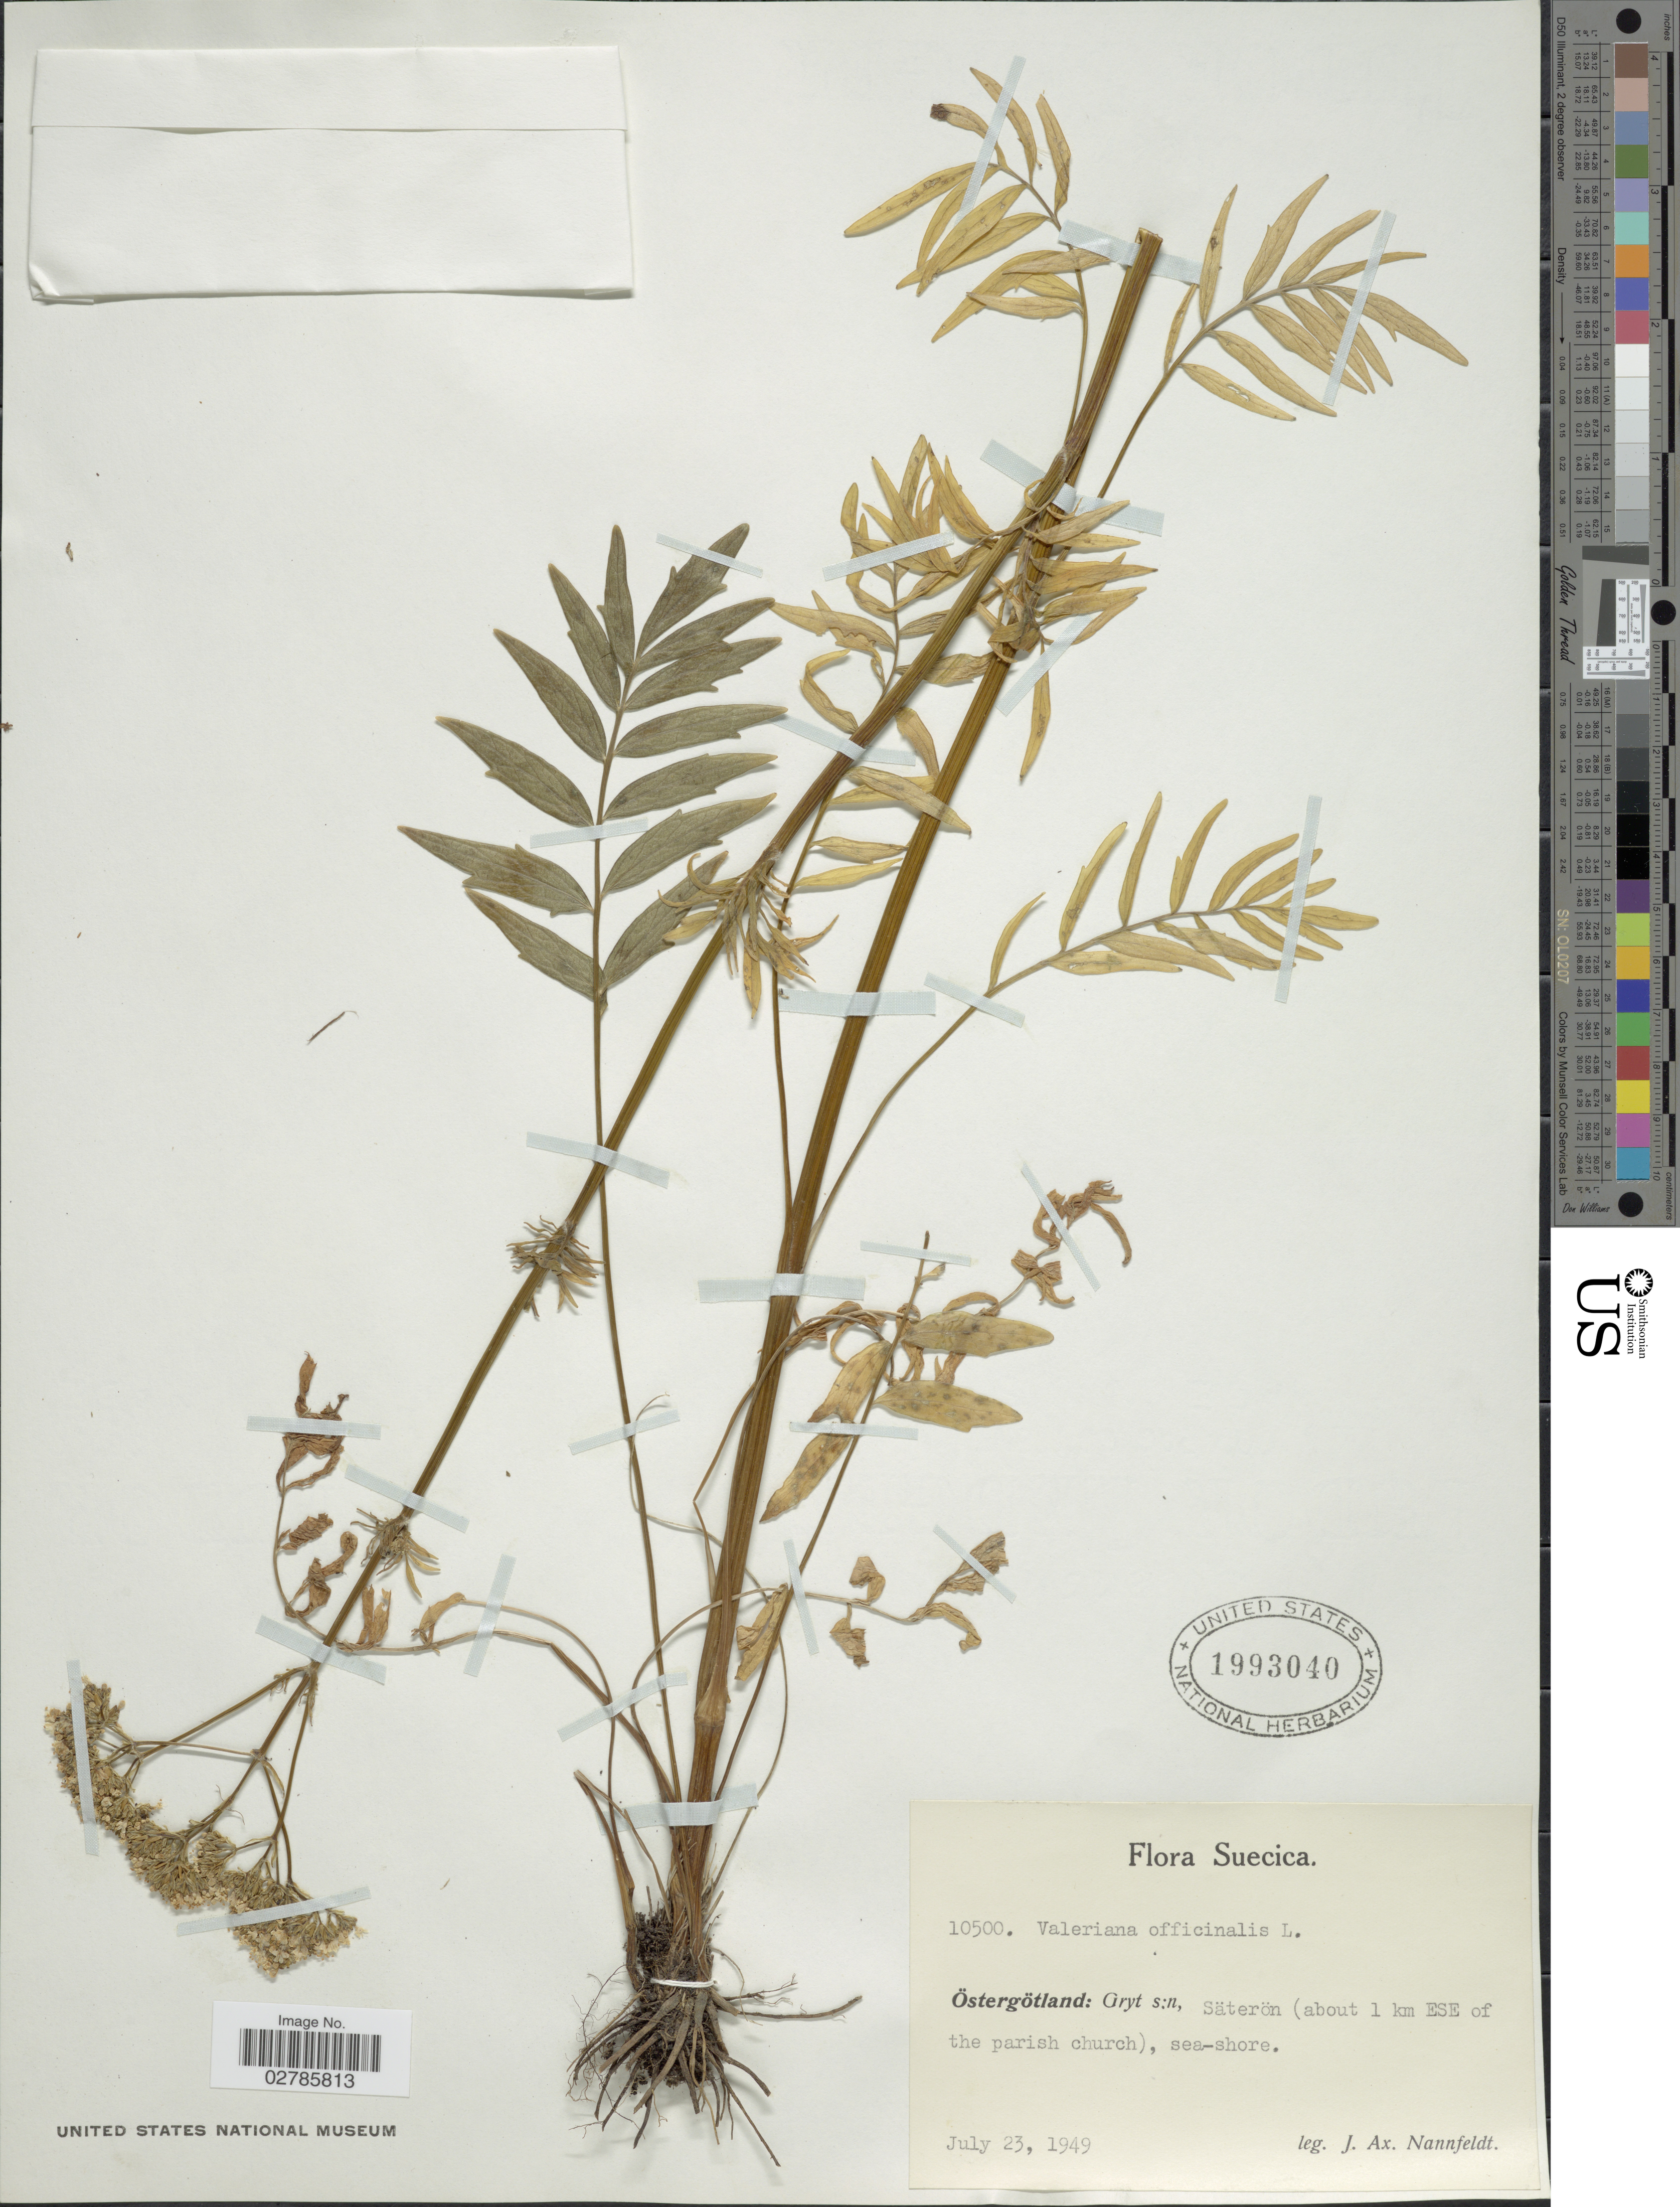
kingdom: Plantae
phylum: Tracheophyta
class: Magnoliopsida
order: Dipsacales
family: Caprifoliaceae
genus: Valeriana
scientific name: Valeriana officinalis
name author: L.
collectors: J. Nannfeldt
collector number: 10500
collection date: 1949-07-23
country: Sweden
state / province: Östergötland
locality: Suecica. Östergötland: Gryt s:n, Säterön (about 1 km ESE of the parish church), sea-shore.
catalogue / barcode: US 1993040